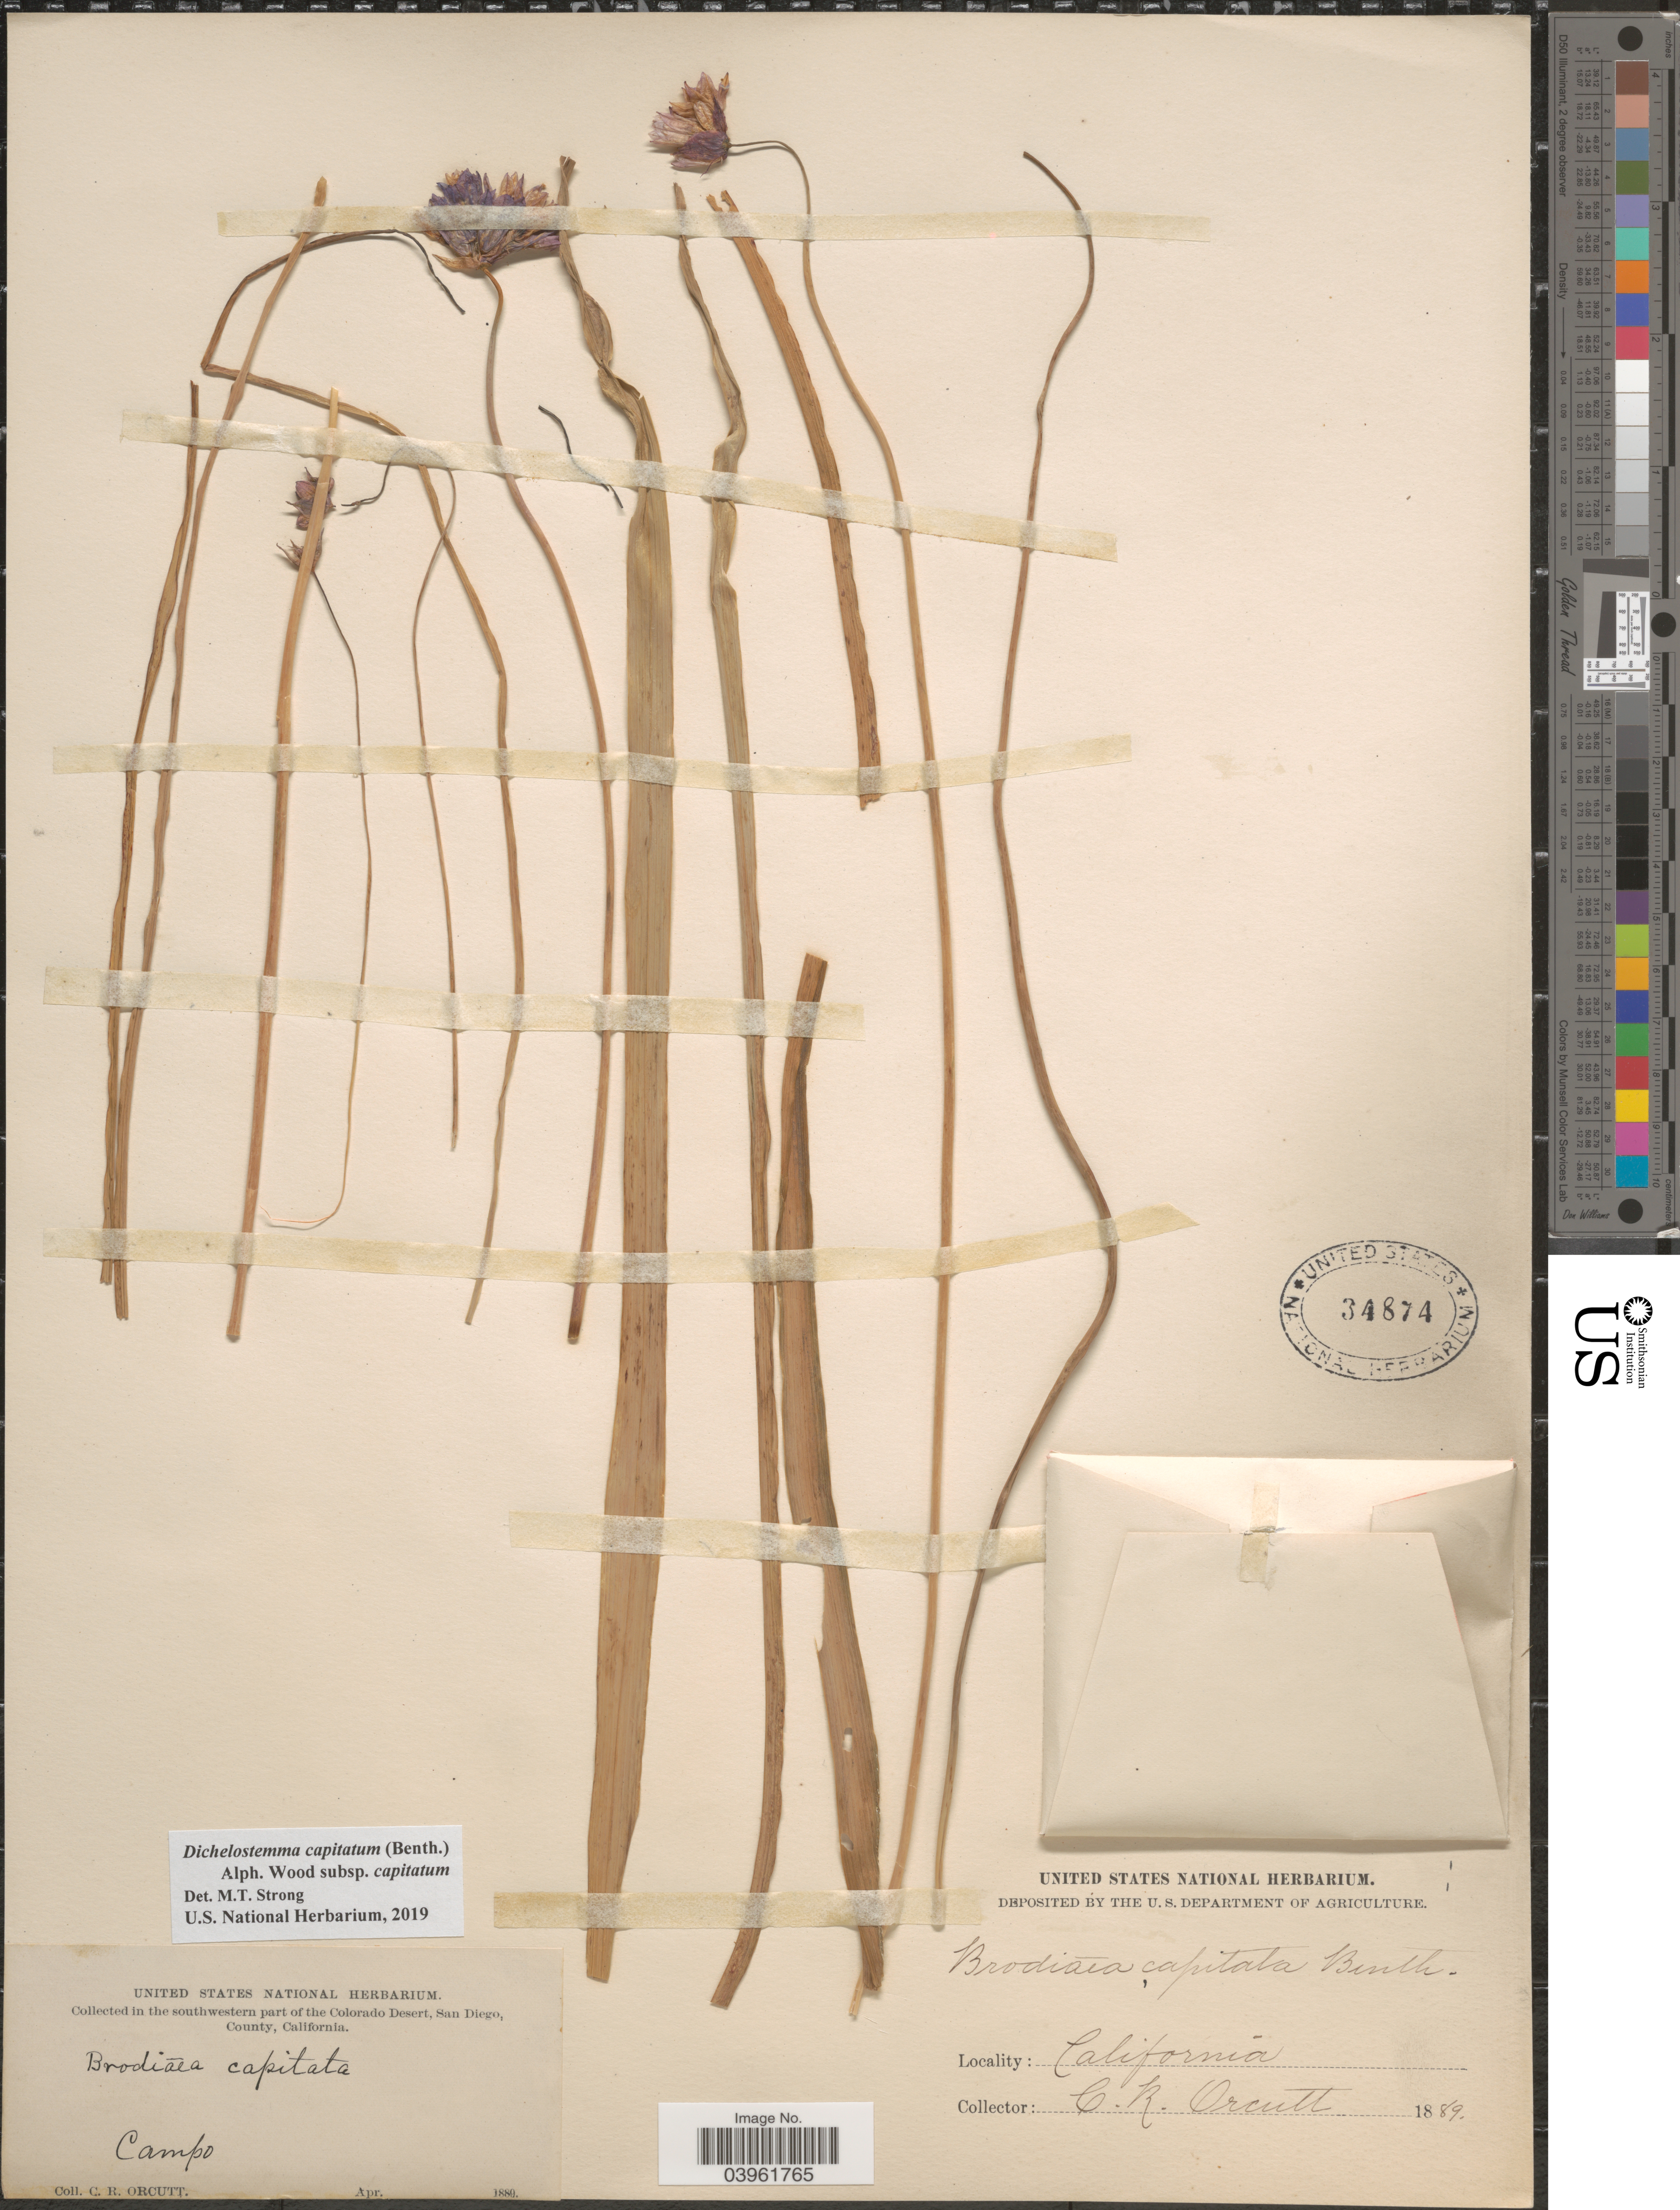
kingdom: Plantae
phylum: Tracheophyta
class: Liliopsida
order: Asparagales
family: Asparagaceae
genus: Dichelostemma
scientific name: Dichelostemma capitatum subsp. capitatum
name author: (Benth.) Alph. Wood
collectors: C. R. Orcutt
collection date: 1889-04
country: United States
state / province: California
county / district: San Diego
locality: In the southwestern part of the Colorado Desert, San Diego County. Campo.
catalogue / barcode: US 34874